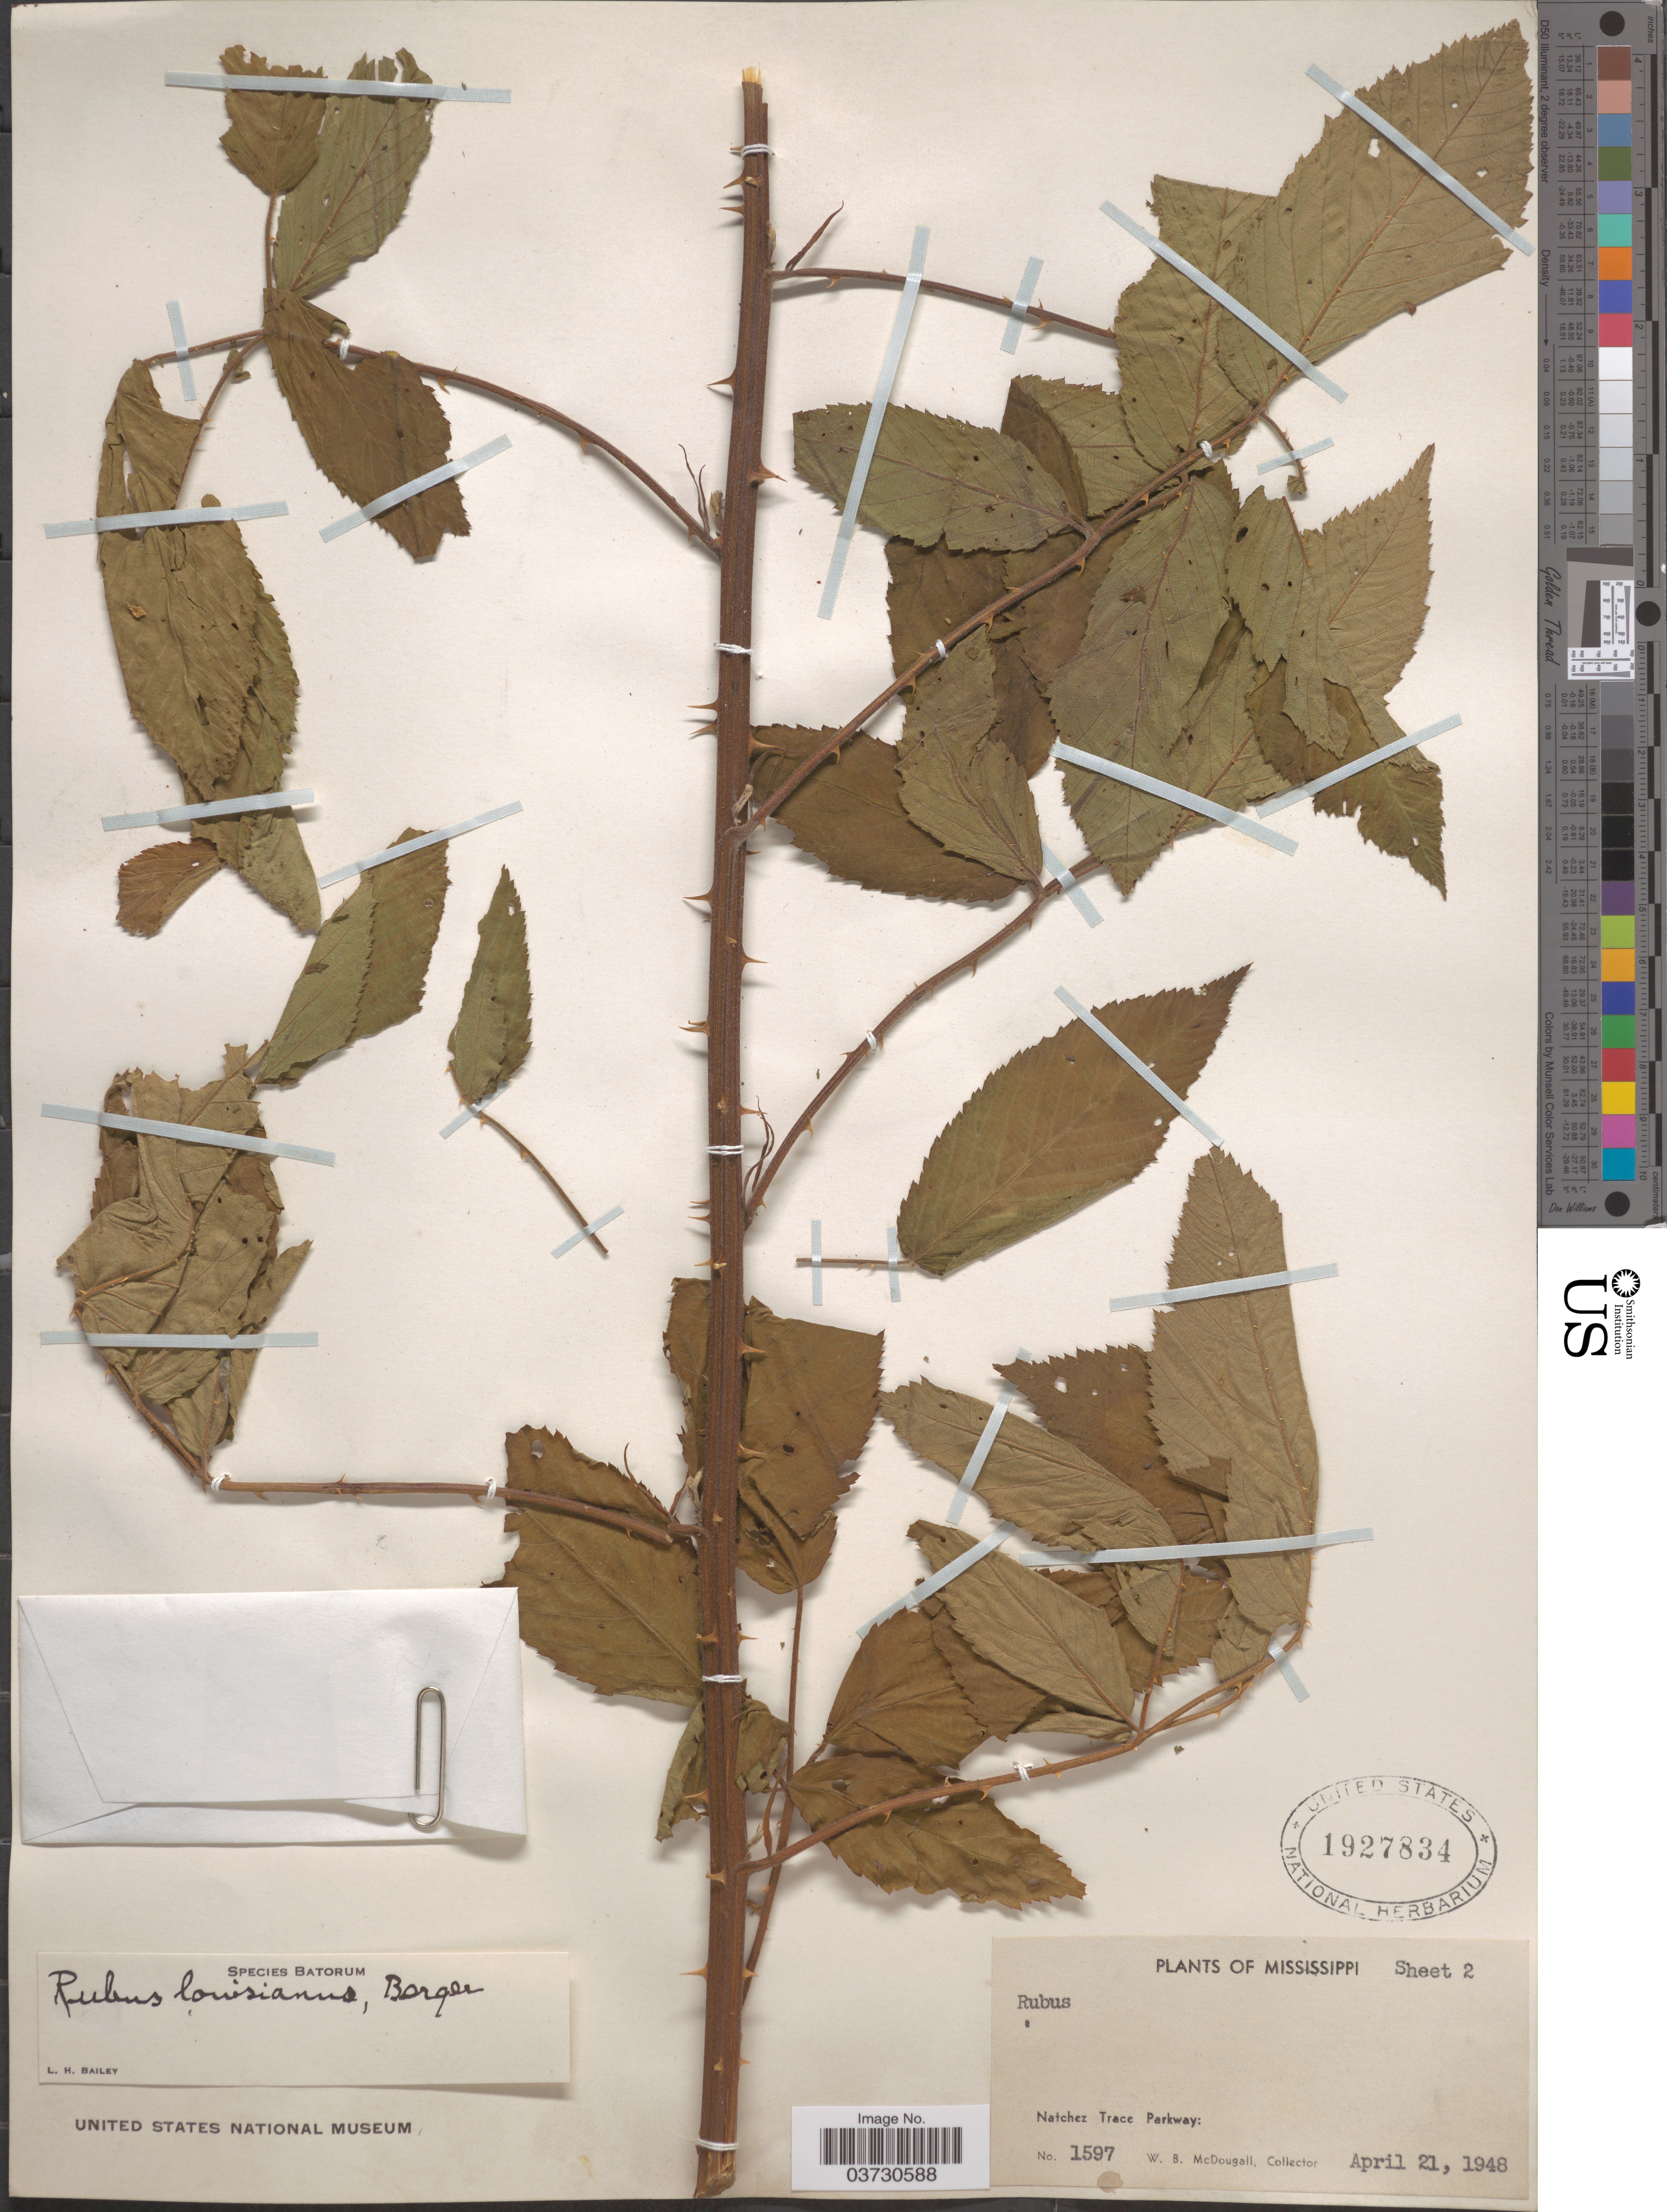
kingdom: Plantae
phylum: Tracheophyta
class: Magnoliopsida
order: Rosales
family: Rosaceae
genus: Rubus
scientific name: Rubus louisianus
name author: A. Berger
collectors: W. B. McDougal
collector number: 1597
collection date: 1948-04-21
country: United States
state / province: Mississippi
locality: Natchez Trace Parkway.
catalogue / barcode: US 1927834